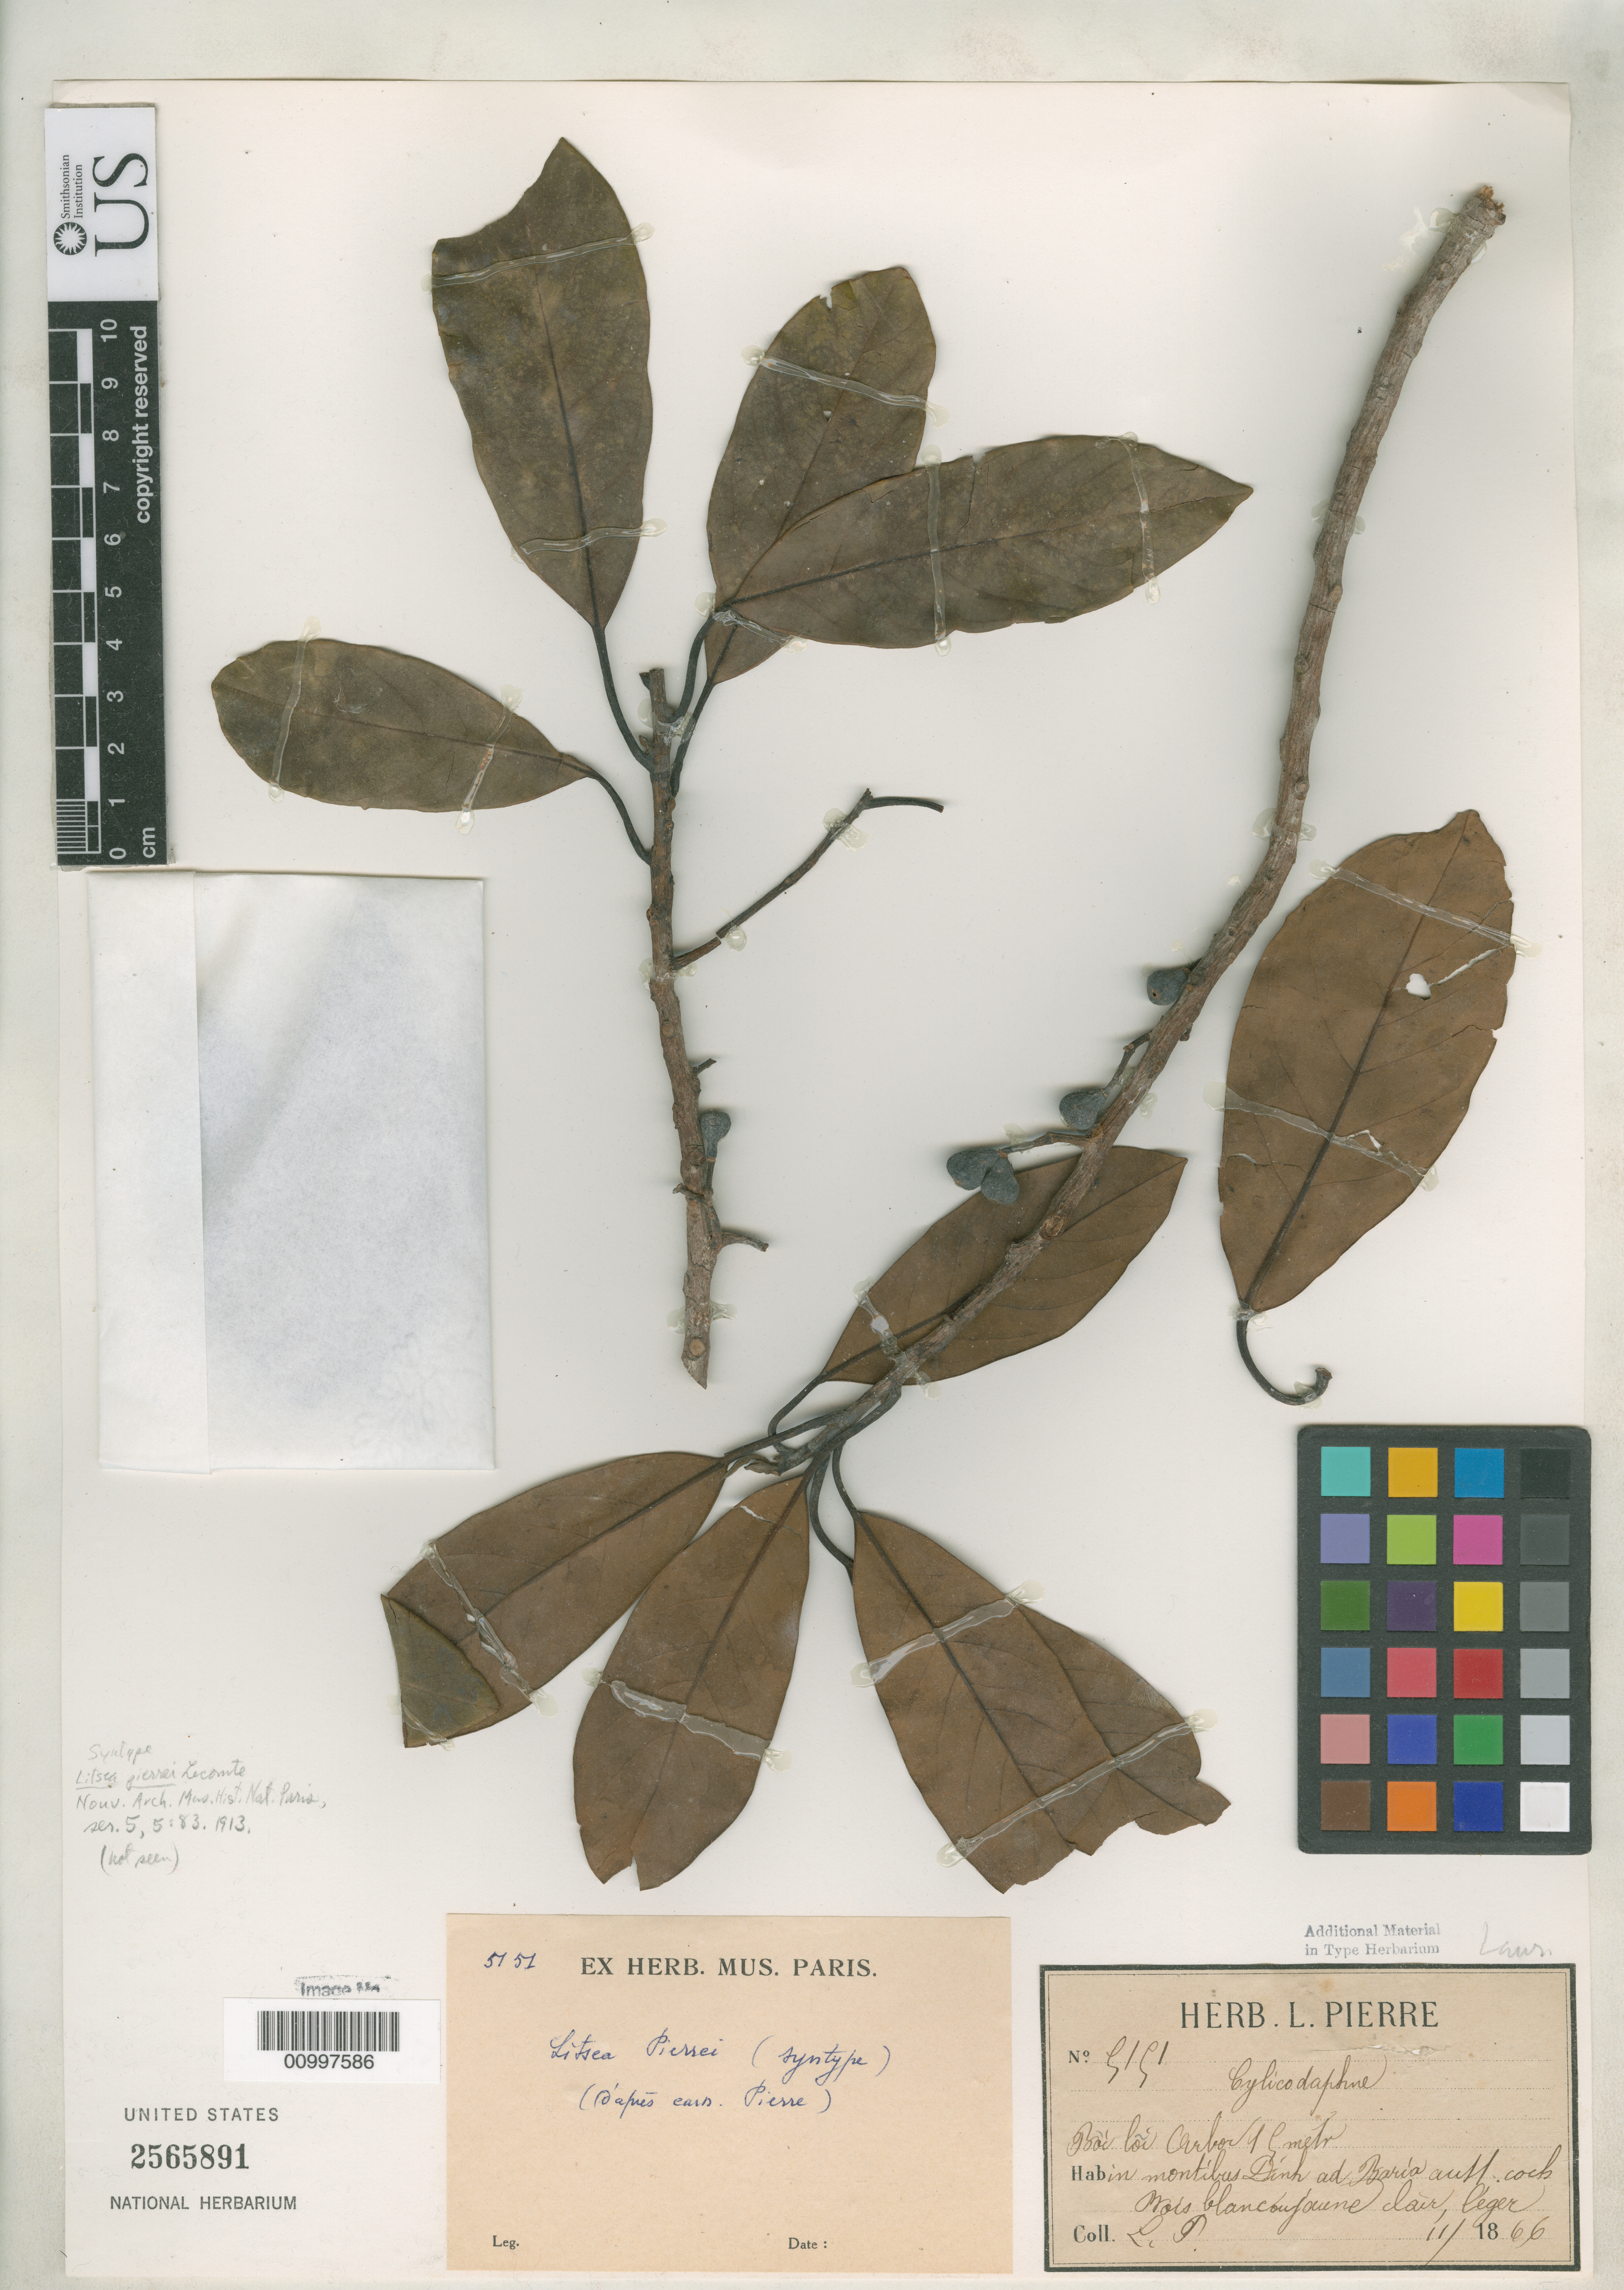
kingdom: Plantae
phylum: Tracheophyta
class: Magnoliopsida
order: Laurales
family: Lauraceae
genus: Litsea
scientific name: Litsea pierrei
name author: Lecomte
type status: Syntype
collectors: J. Pierre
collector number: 5151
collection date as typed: Nov 1866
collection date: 1866-11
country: Vietnam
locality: In montibus Dinh ad Baria auff. Coek Bois blancoujouend lair, leger.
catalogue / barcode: US 2565891